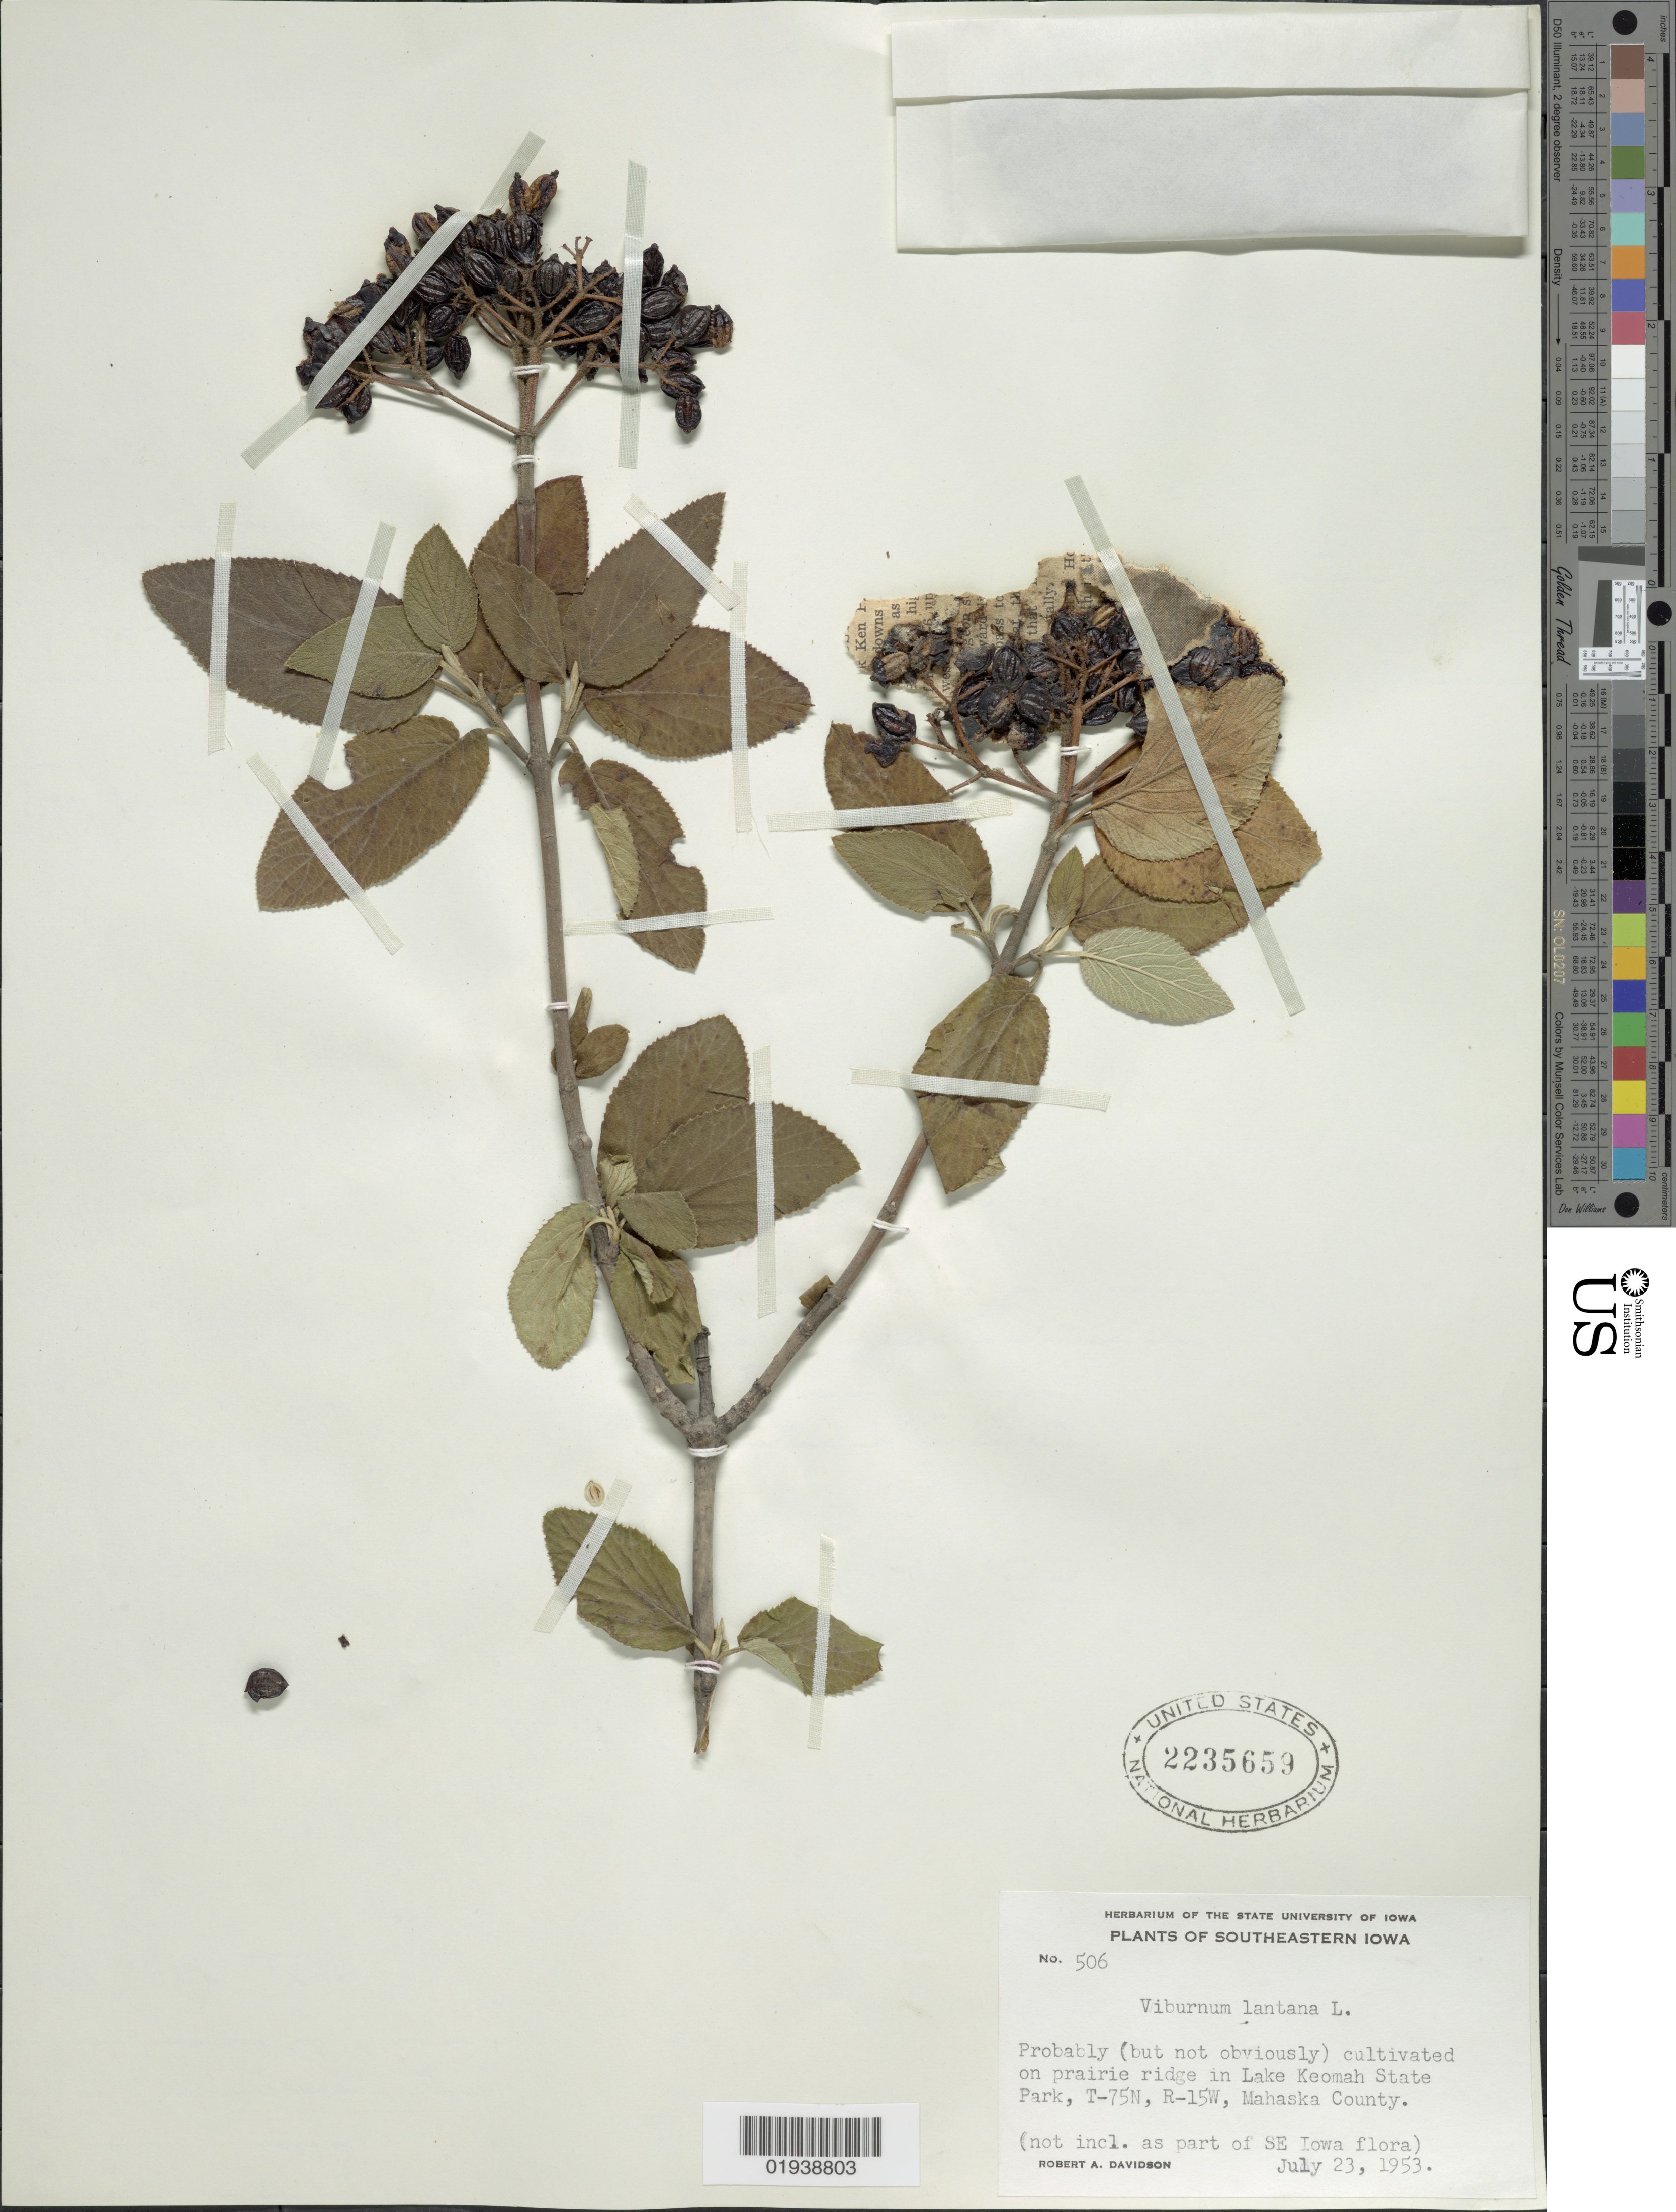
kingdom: Plantae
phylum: Tracheophyta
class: Magnoliopsida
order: Dipsacales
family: Viburnaceae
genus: Viburnum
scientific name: Viburnum lantana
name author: L.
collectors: R. A. Davidson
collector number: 506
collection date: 1953-07-23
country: United States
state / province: Iowa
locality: Southeastern Iowa. Probably (but not obviously) cultivated on prairie ridge in Lake Keomah State Park, T-75N, R-15W, Mahaska County.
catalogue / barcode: US 2235659